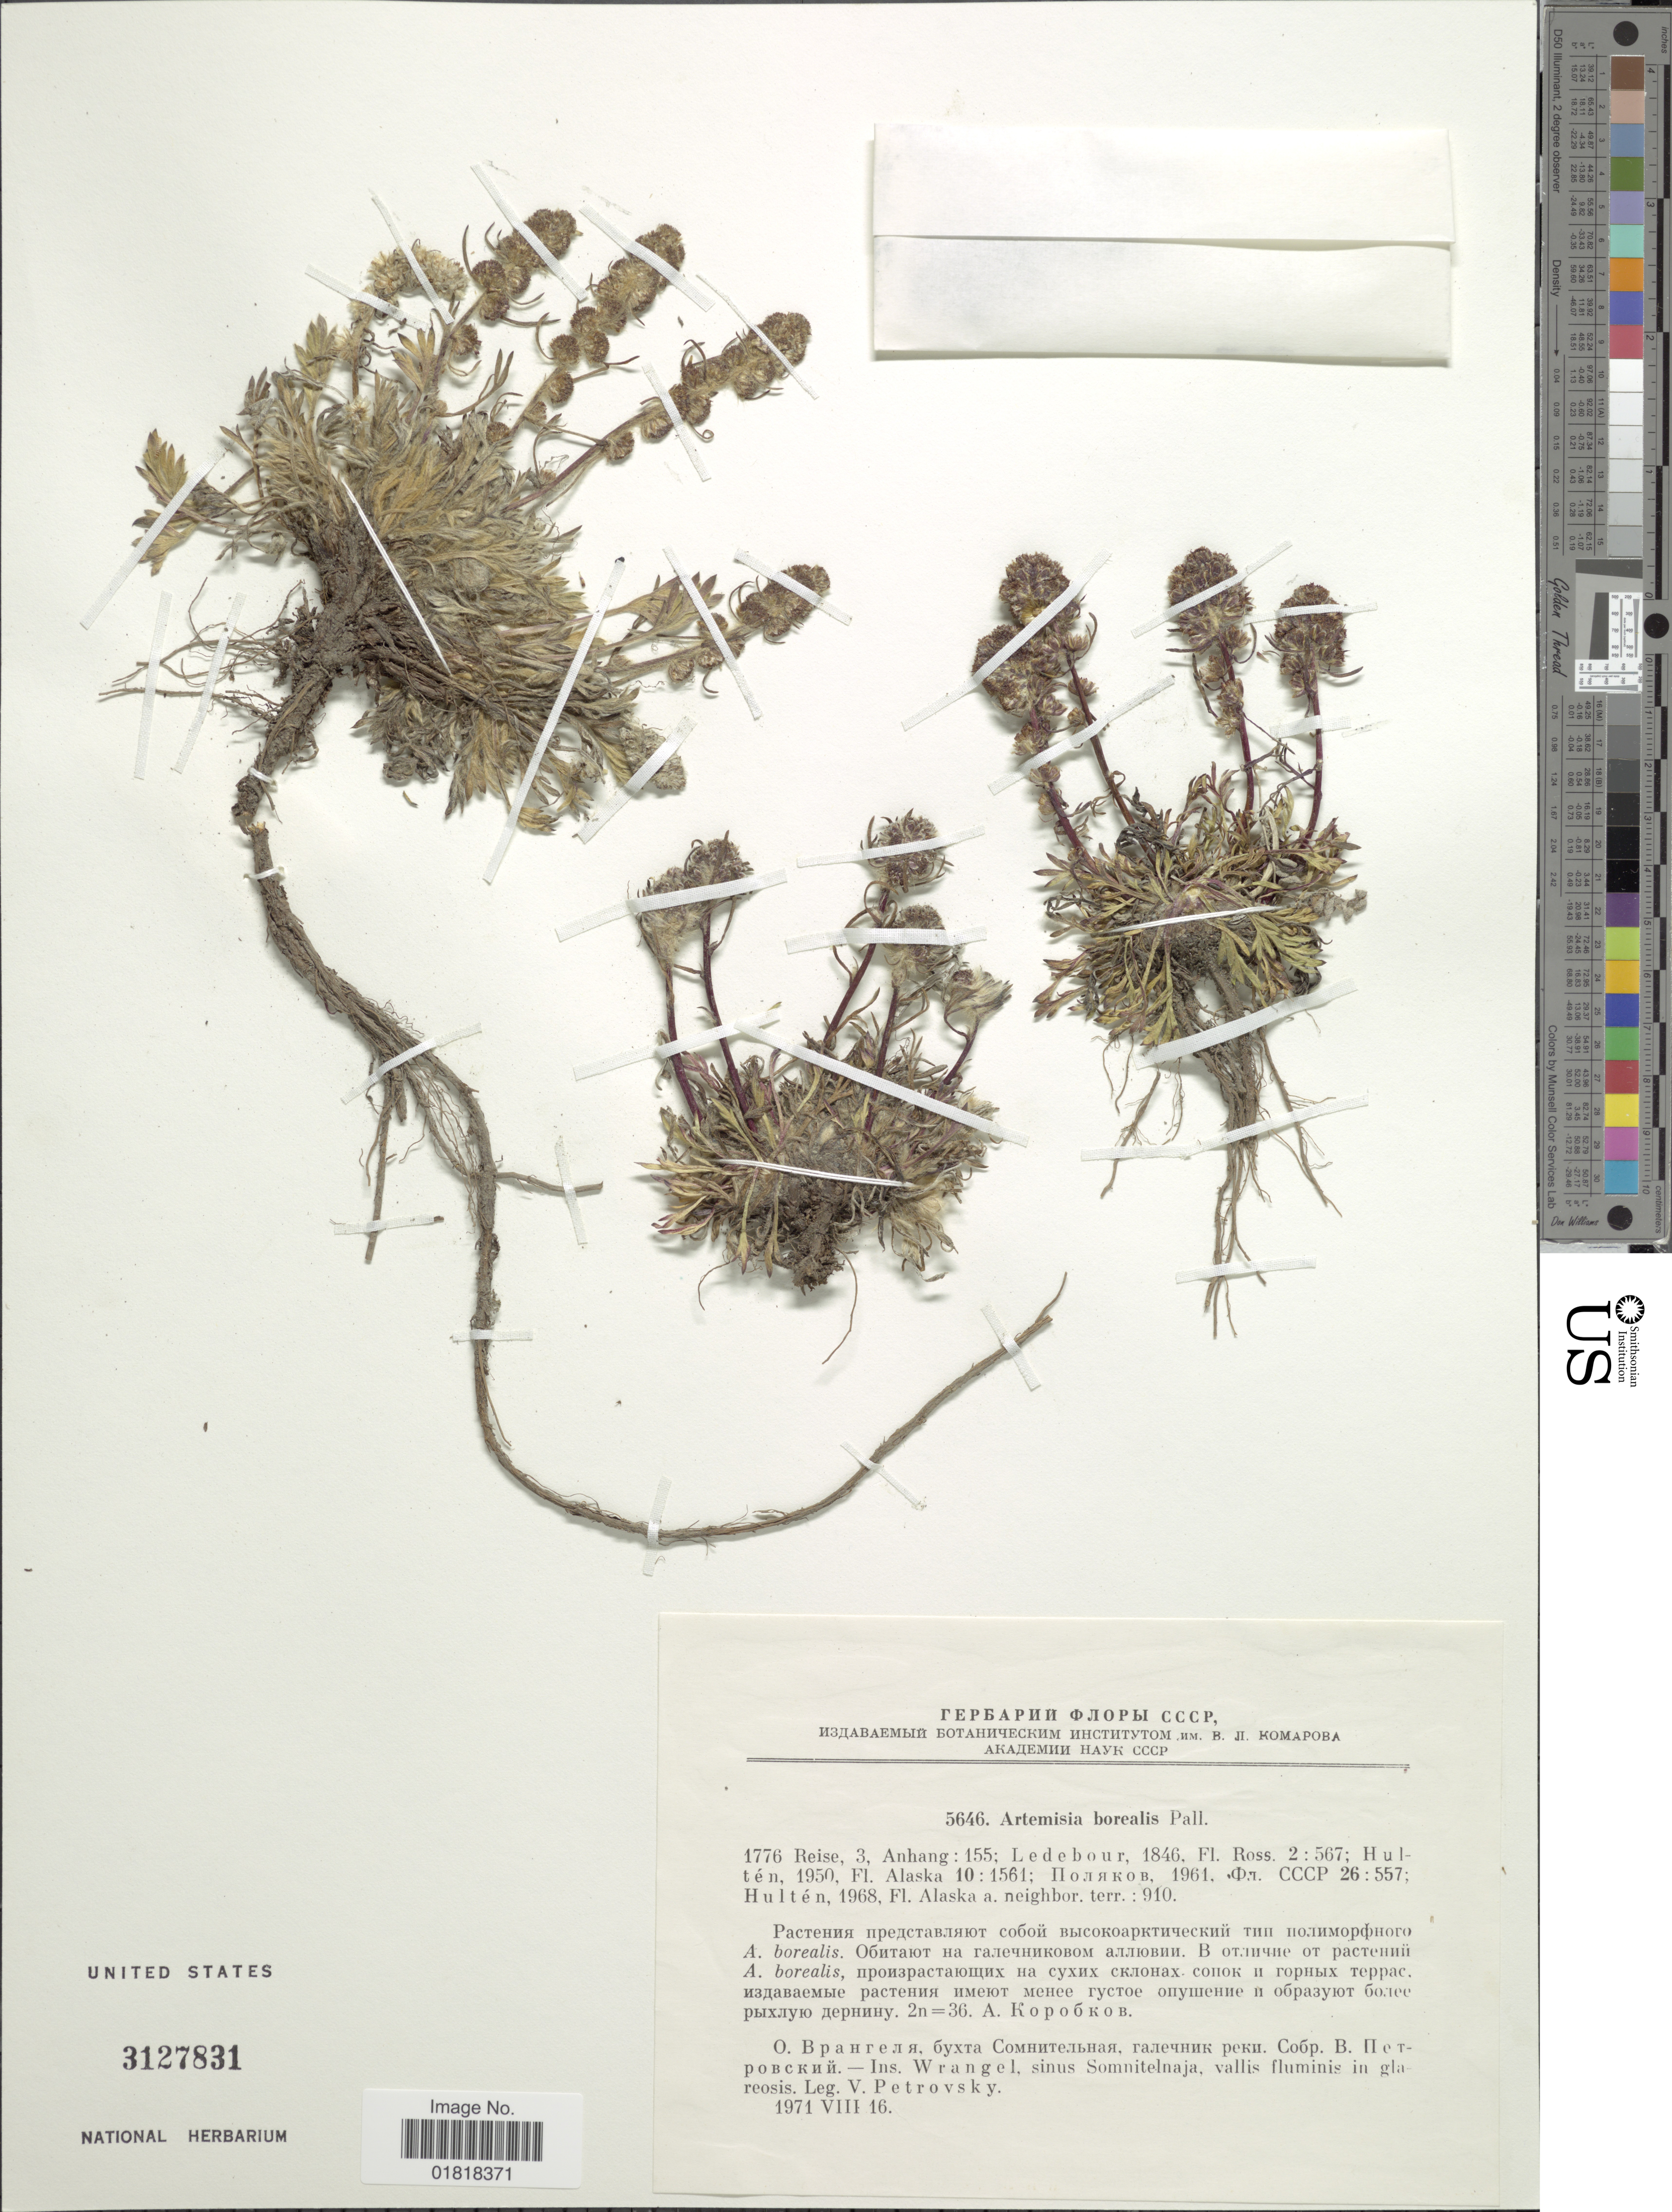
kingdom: Plantae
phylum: Tracheophyta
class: Magnoliopsida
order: Asterales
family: Asteraceae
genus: Artemisia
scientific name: Artemisia borealis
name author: Pall.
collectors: V. Ptrovsky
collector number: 5646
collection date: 1971-08-16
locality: Ins.wrangel, sinus Somnitelnaja, vallis fluminis in glareosis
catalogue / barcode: US 3127831